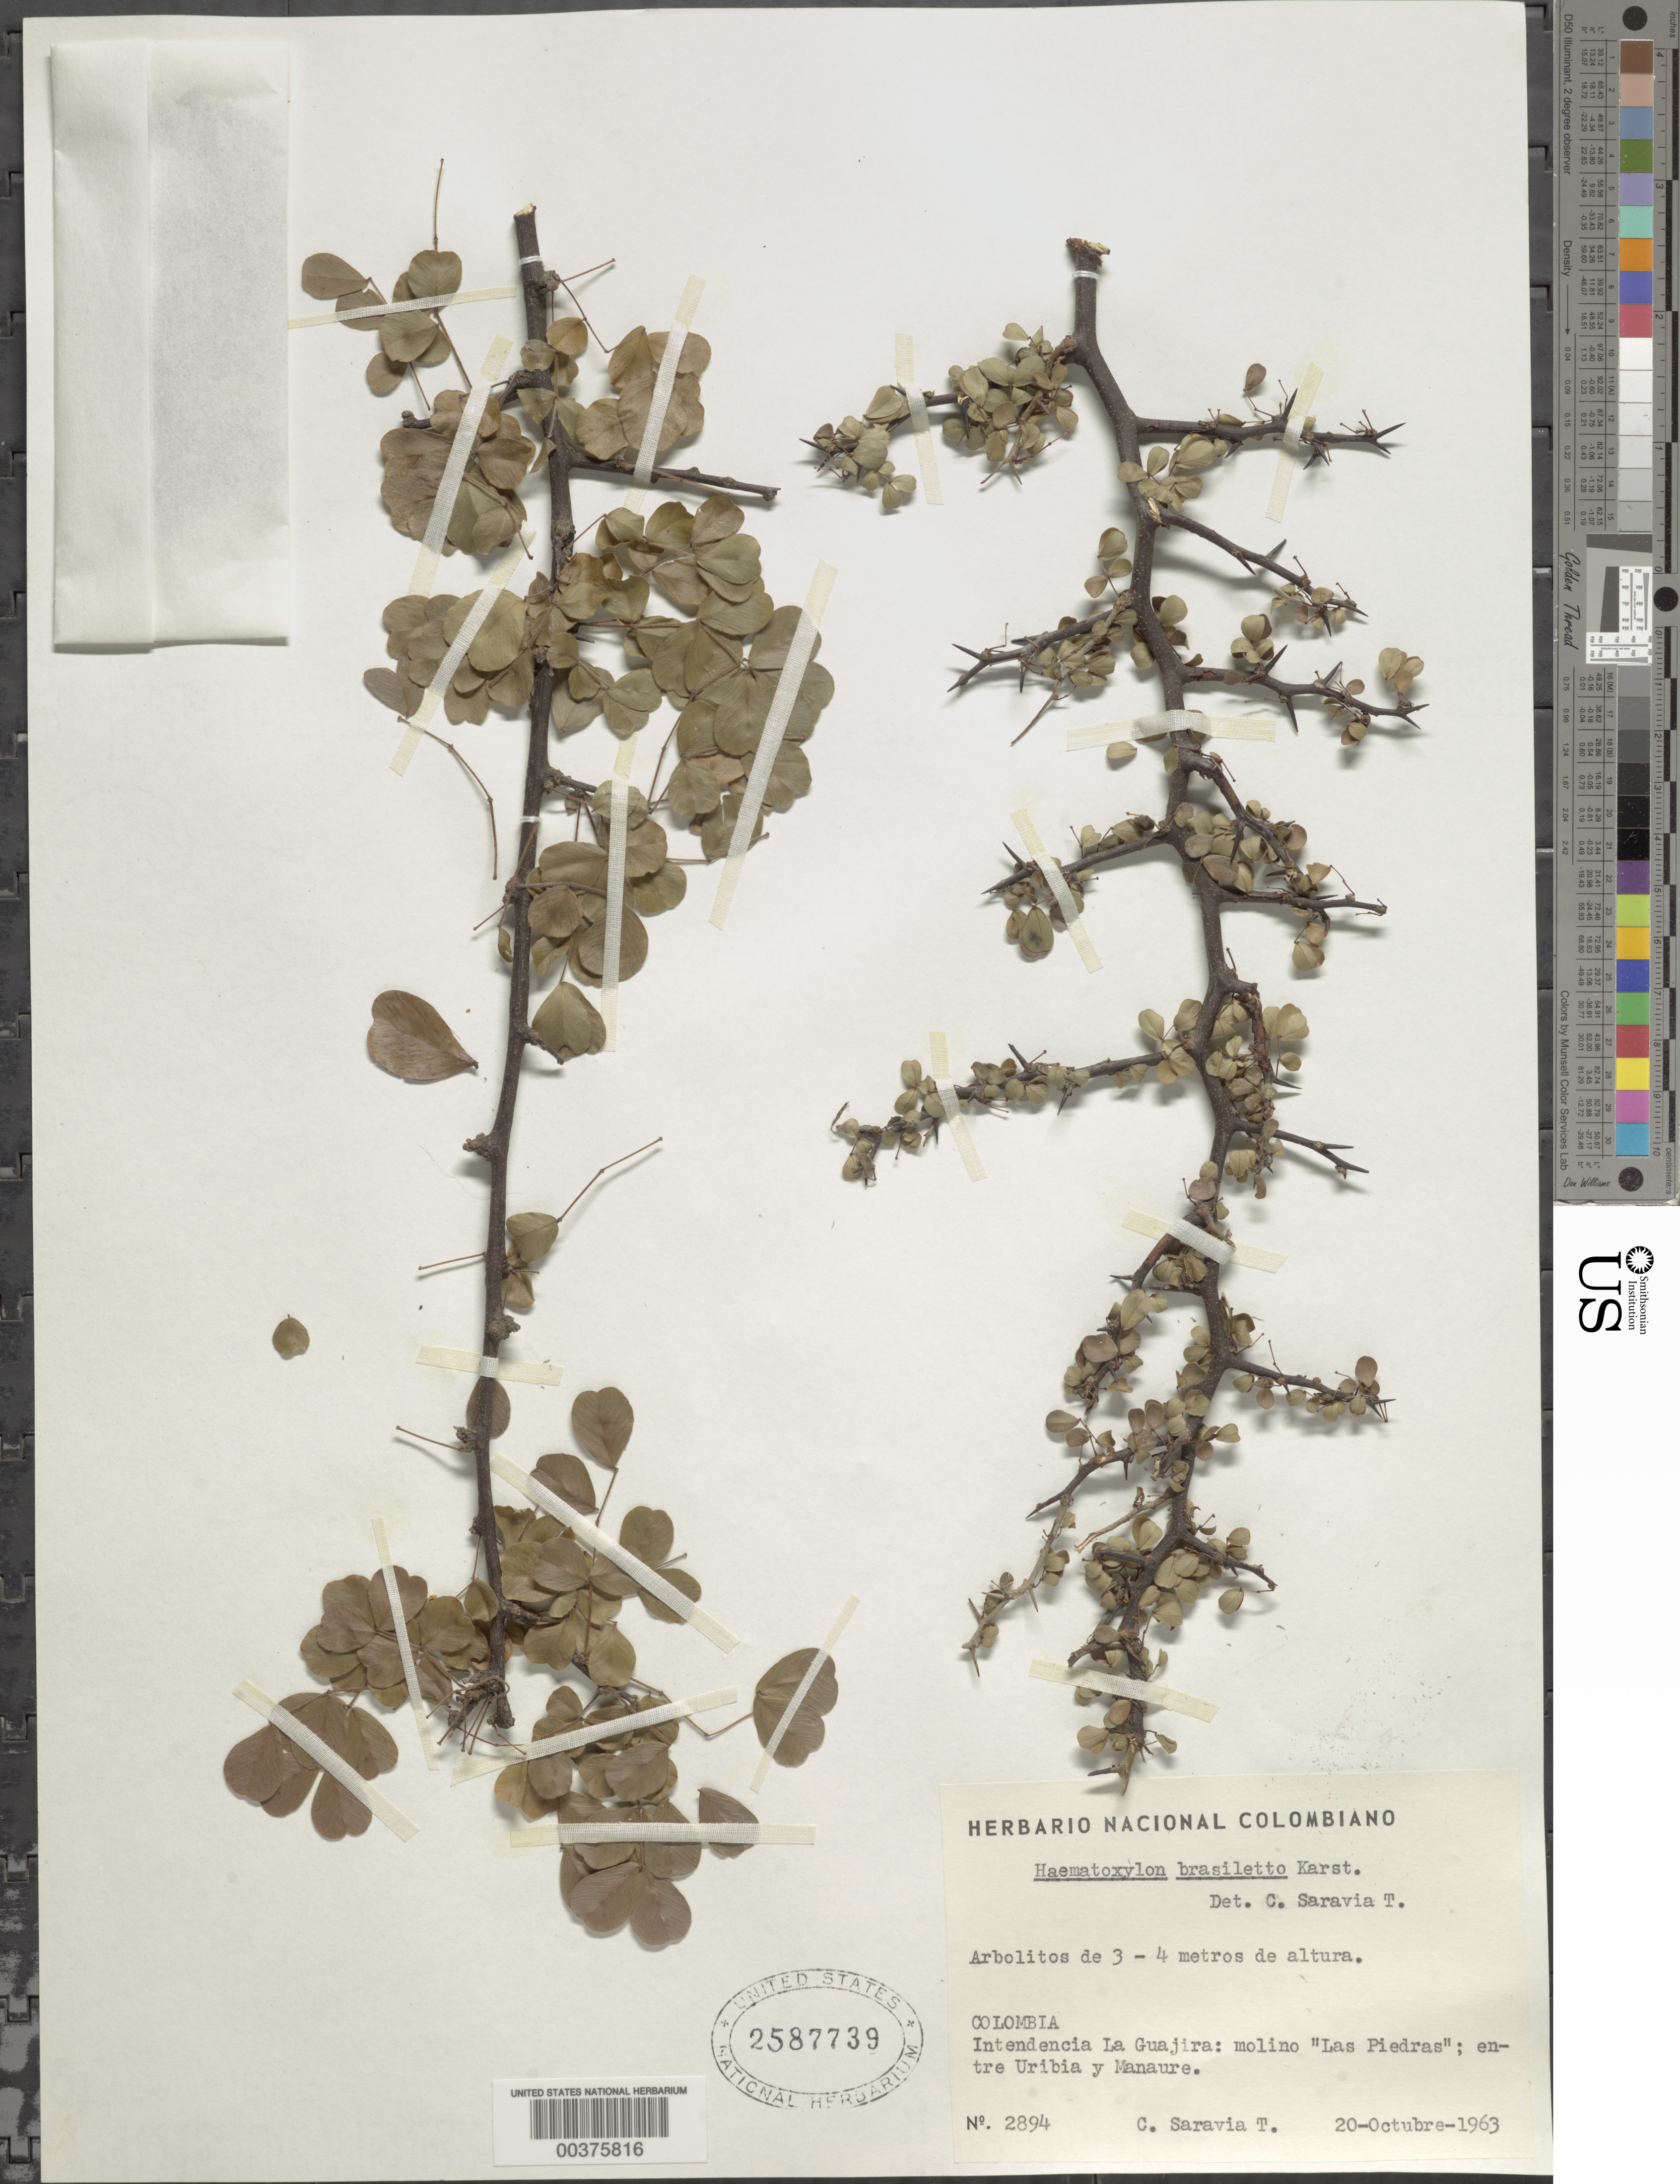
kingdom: Plantae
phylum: Tracheophyta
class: Magnoliopsida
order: Fabales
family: Fabaceae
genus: Haematoxylum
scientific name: Haematoxylum brasiletto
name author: H. Karst.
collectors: C. Saravia T.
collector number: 2894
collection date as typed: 20 Oct 1963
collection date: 1963-10-20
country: Colombia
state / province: La Guajira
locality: Molino "las Piedras"; entre Uribia y Manaure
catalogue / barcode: US 2587739